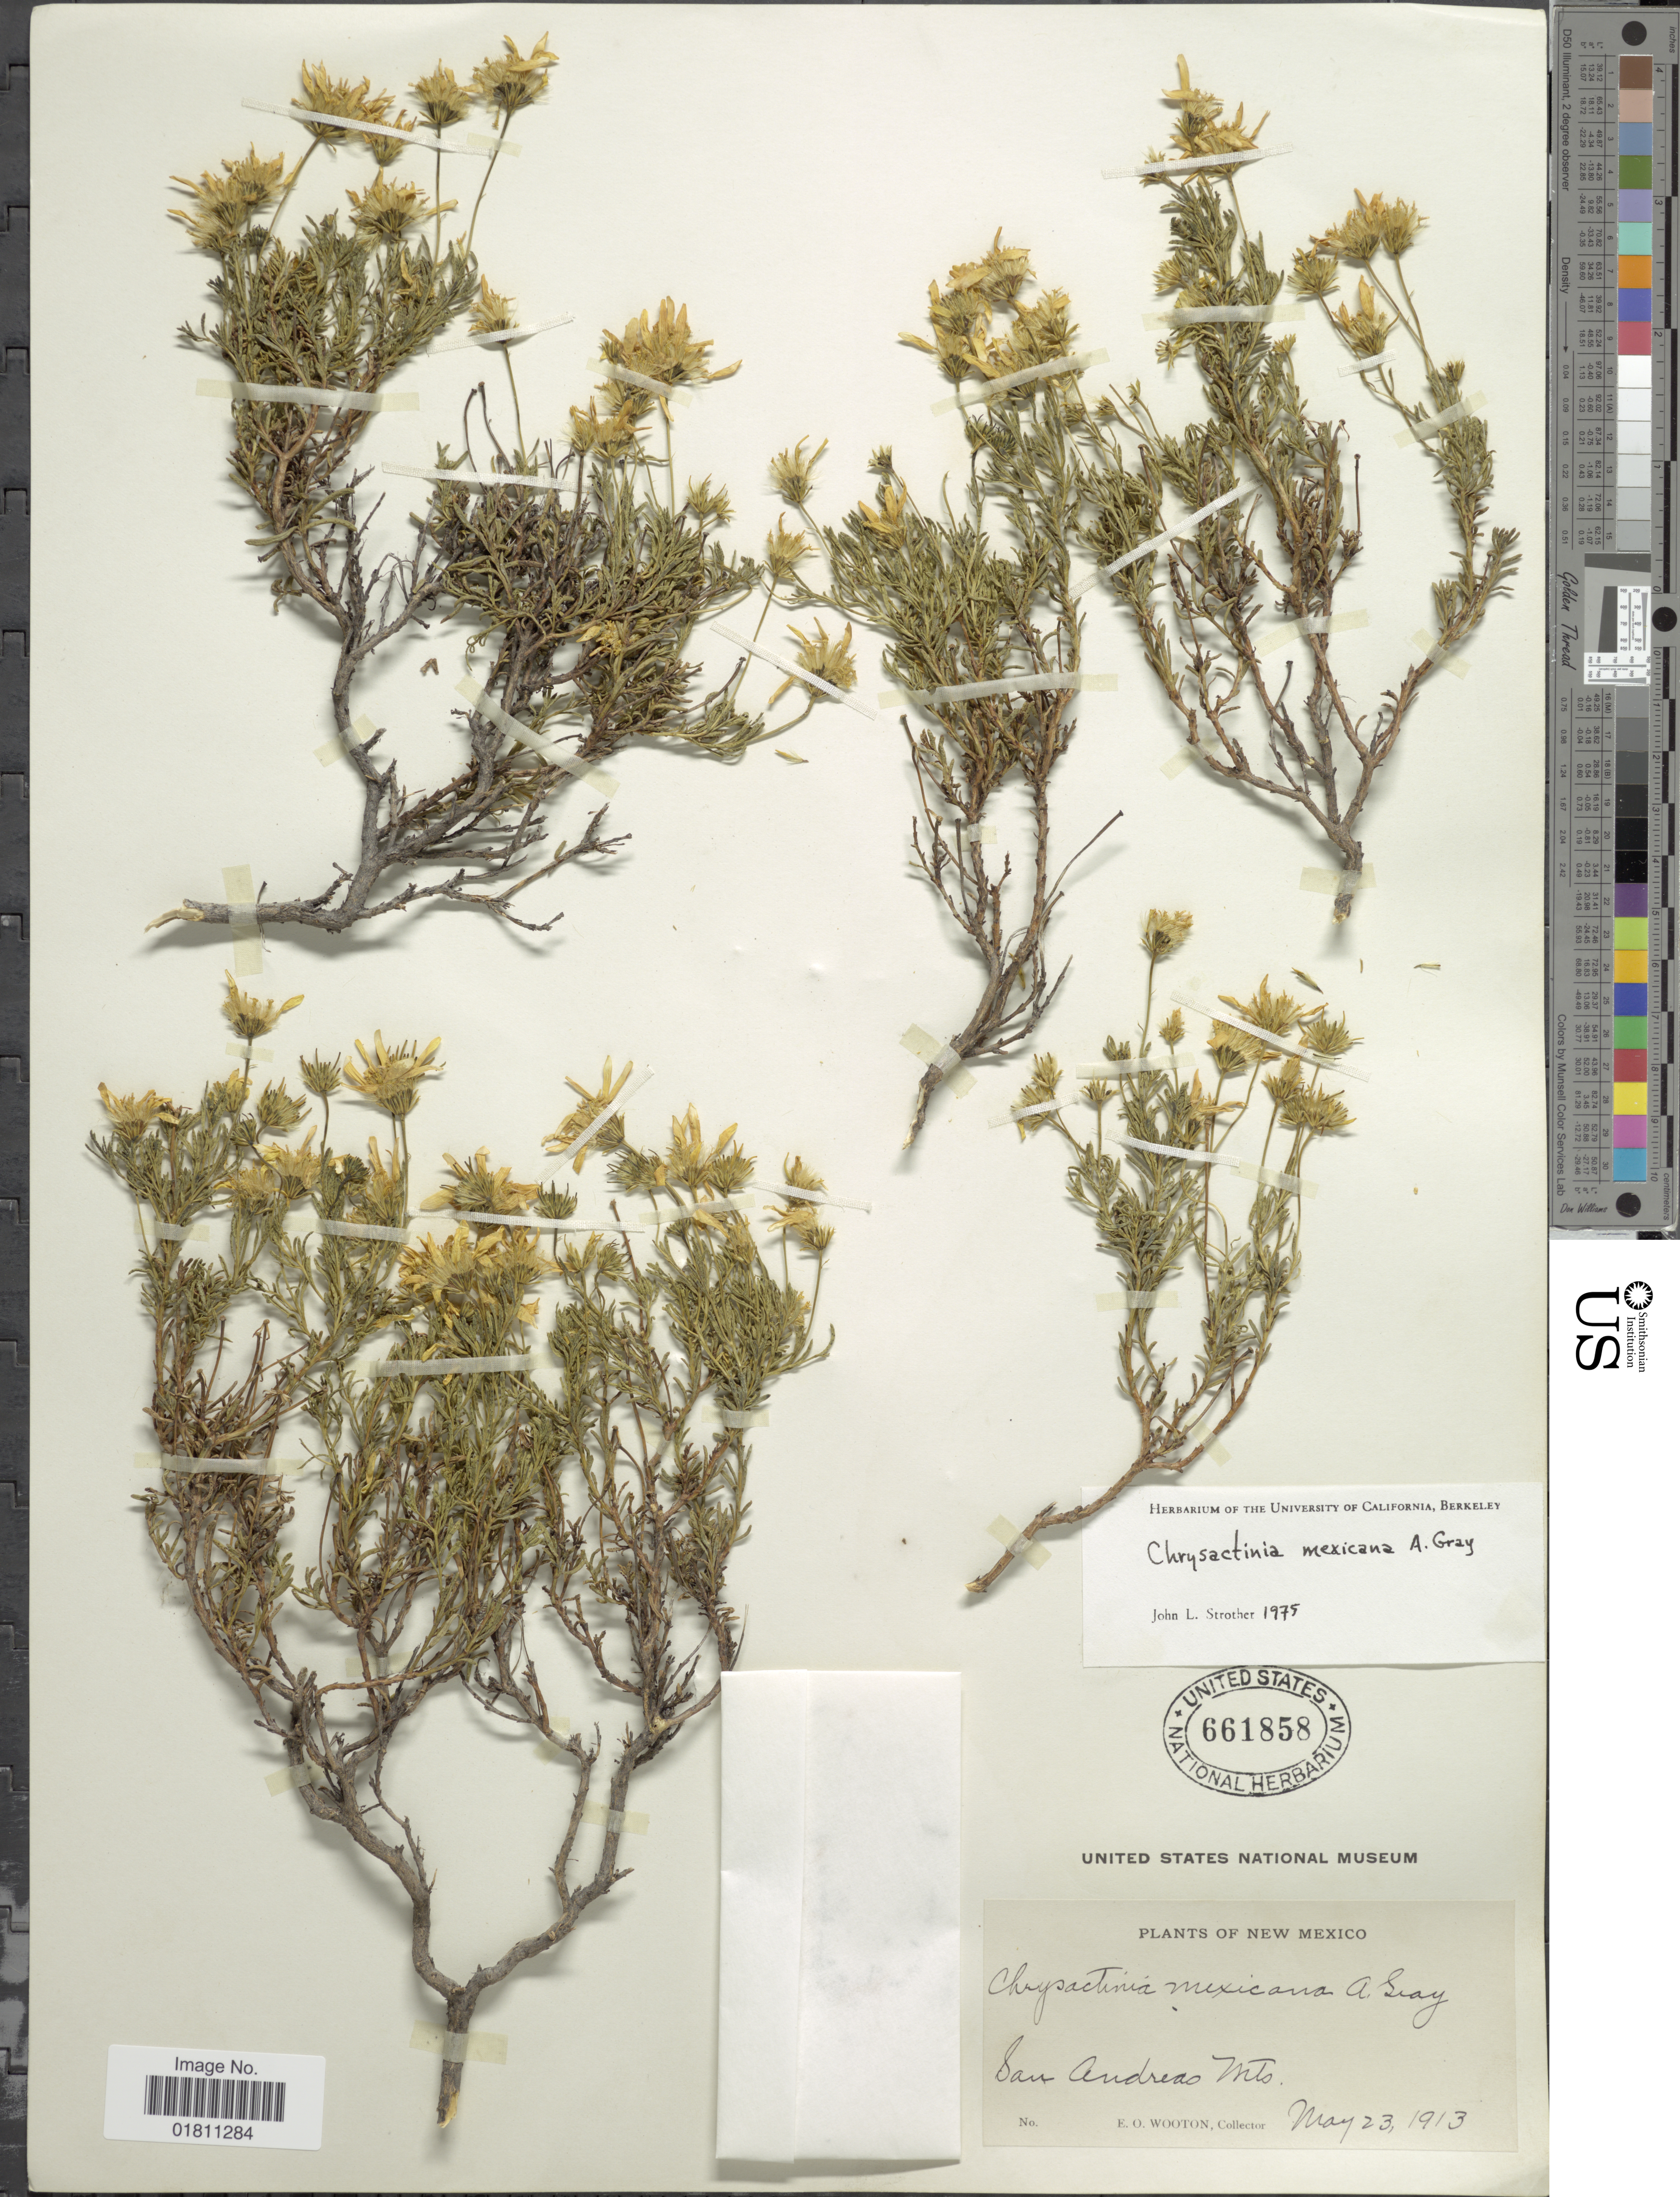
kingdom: Plantae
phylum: Tracheophyta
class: Magnoliopsida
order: Asterales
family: Asteraceae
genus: Chrysactinia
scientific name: Chrysactinia mexicana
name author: A. Gray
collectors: E. O. Wooton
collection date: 1913-05-23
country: United States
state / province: New Mexico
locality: San Andreas Mts.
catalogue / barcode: US 661858